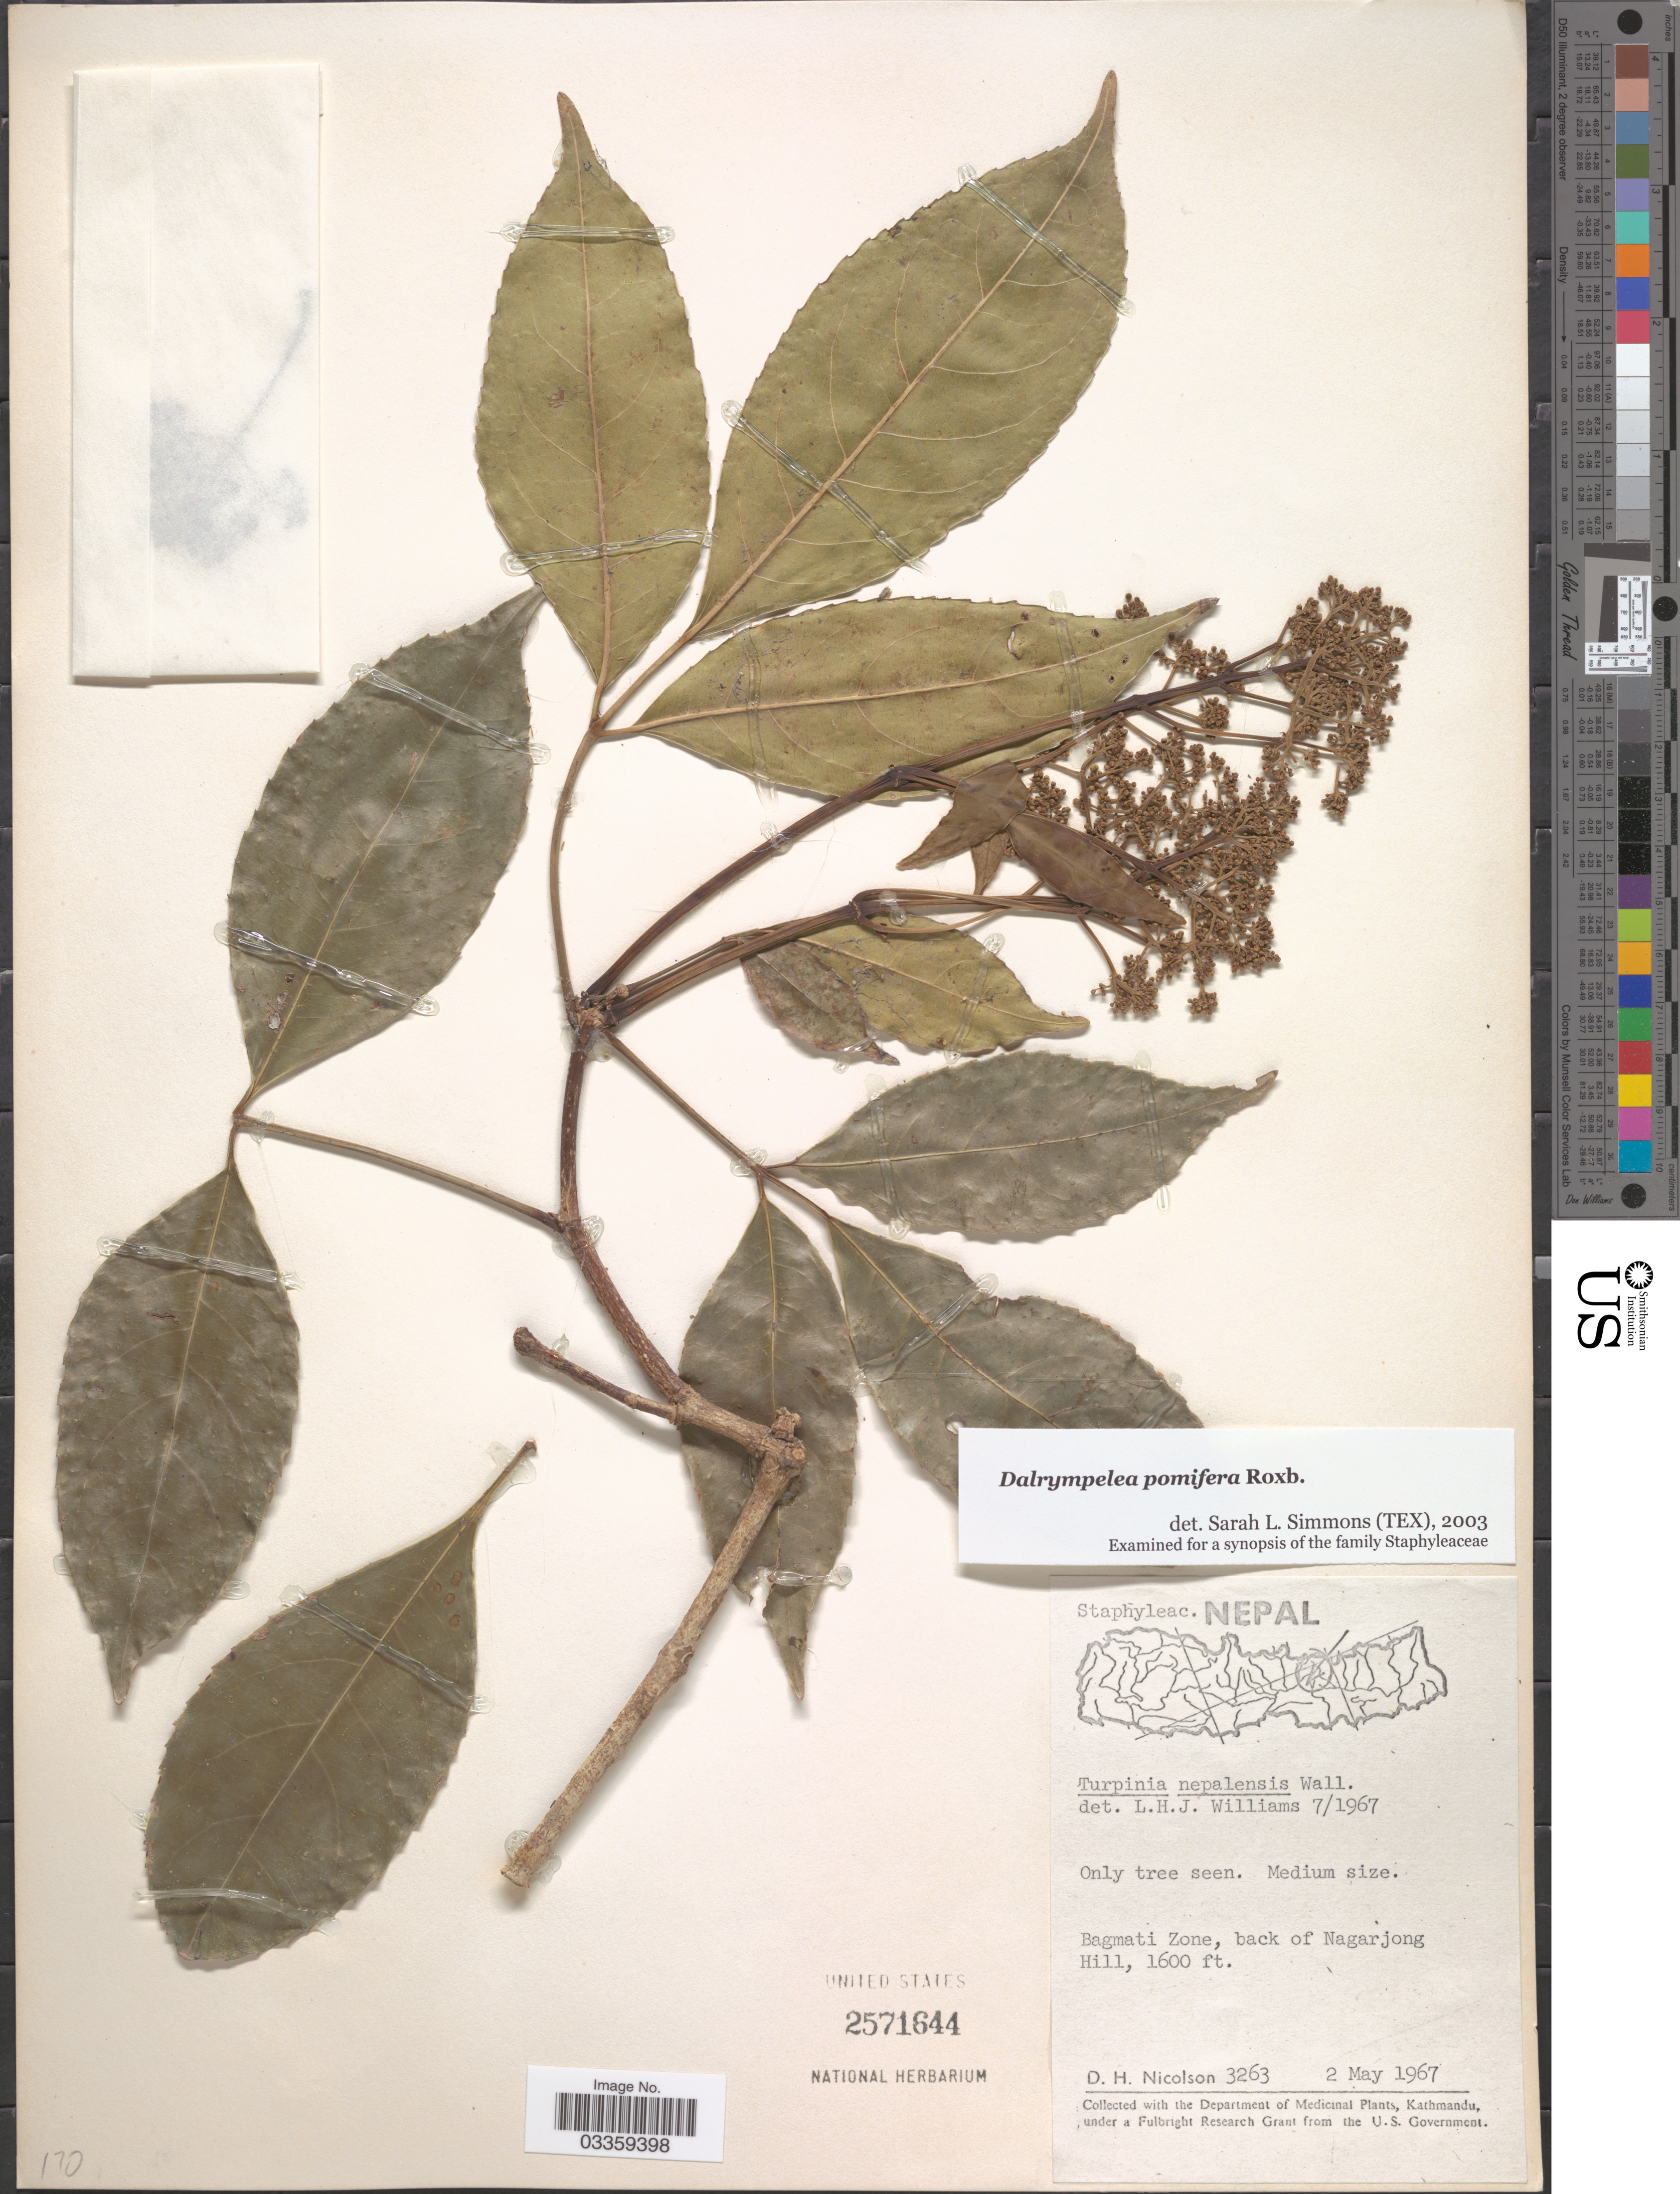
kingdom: Plantae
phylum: Tracheophyta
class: Magnoliopsida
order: Crossosomatales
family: Staphyleaceae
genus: Dalrympelea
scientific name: Dalrympelea pomifera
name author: Roxb.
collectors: D. H. Nicolson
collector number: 3263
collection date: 1967-05-02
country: Nepal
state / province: Bagmati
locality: Bagmati Zone, back of Nagarjong Hill.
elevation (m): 488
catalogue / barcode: US 2571644